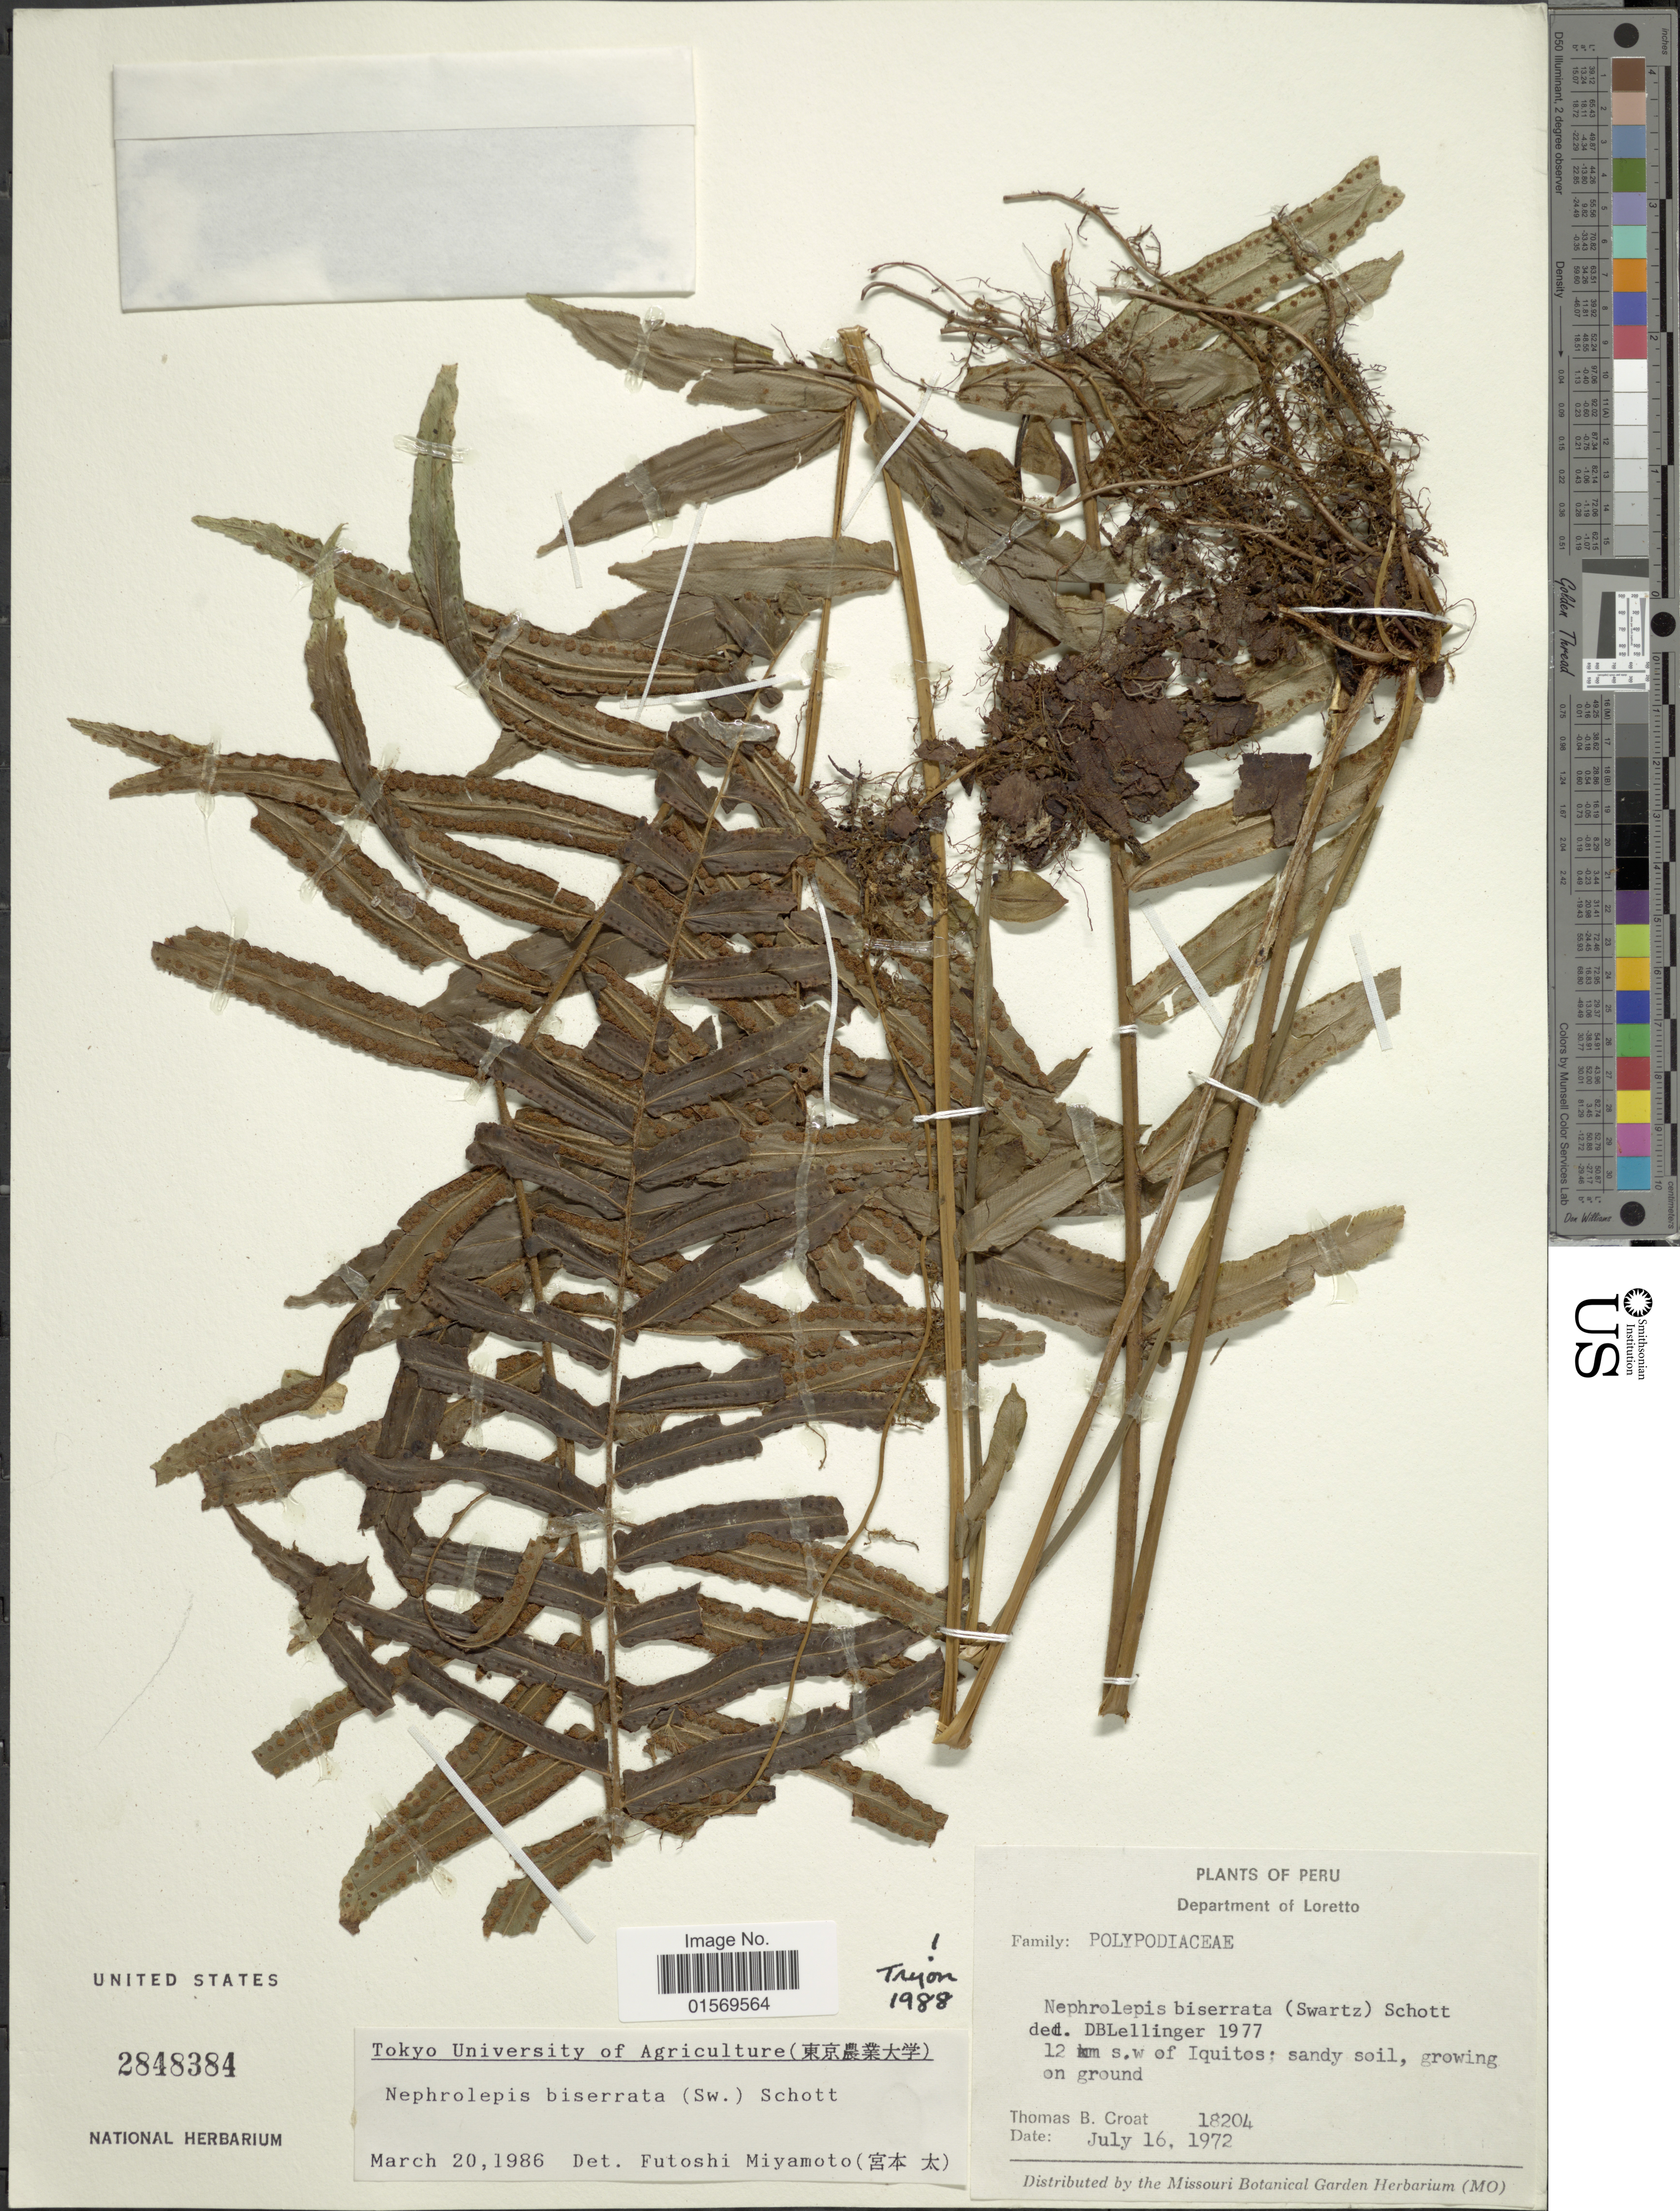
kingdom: Plantae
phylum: Tracheophyta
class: Polypodiopsida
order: Polypodiales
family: Nephrolepidaceae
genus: Nephrolepis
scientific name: Nephrolepis biserrata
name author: (Sw.) Schott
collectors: T. B. Croat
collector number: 18204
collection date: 1972-07-16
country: Peru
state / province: Loreto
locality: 12 km SW of Iquitos, growing on ground.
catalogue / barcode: US 2848384